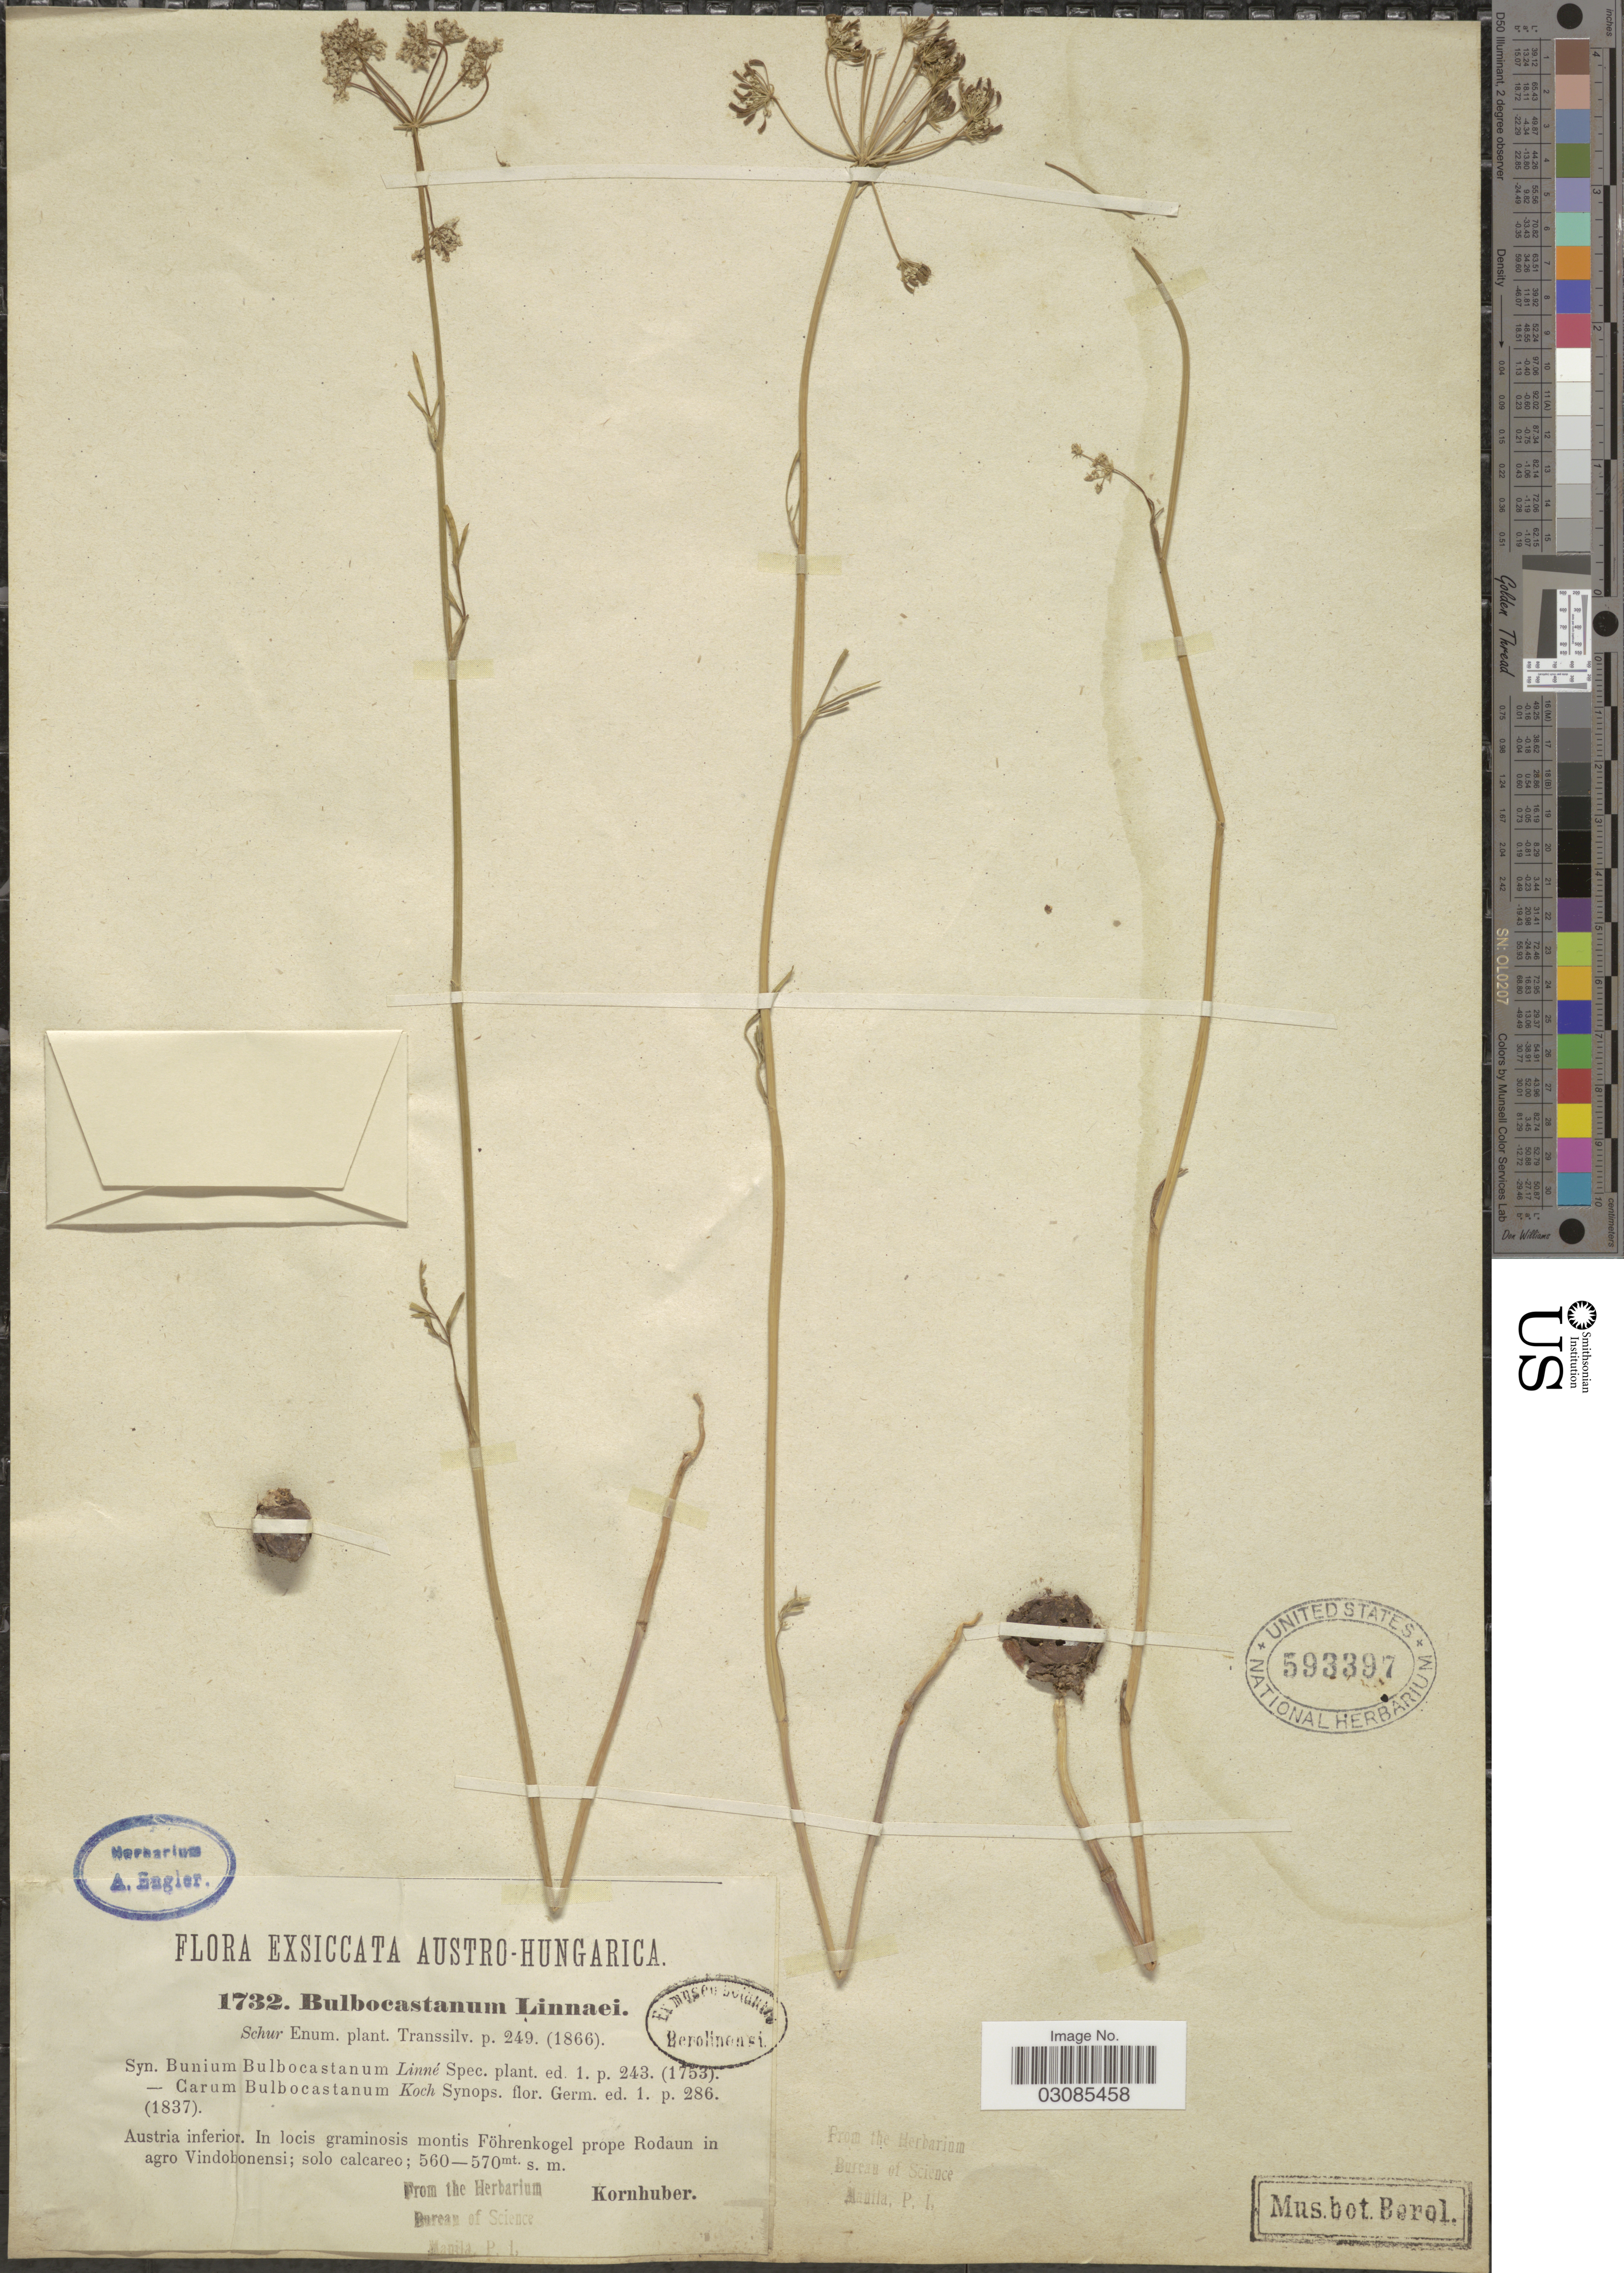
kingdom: Plantae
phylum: Tracheophyta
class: Magnoliopsida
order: Apiales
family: Apiaceae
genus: Bunium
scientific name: Bunium bulbocastanum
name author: L.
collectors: Kornhuber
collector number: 1732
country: Austria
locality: Austria inferior. Montis Föhrenkogel prope Rodaun in agro Vindobonensi.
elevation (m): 560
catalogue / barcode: US 593397